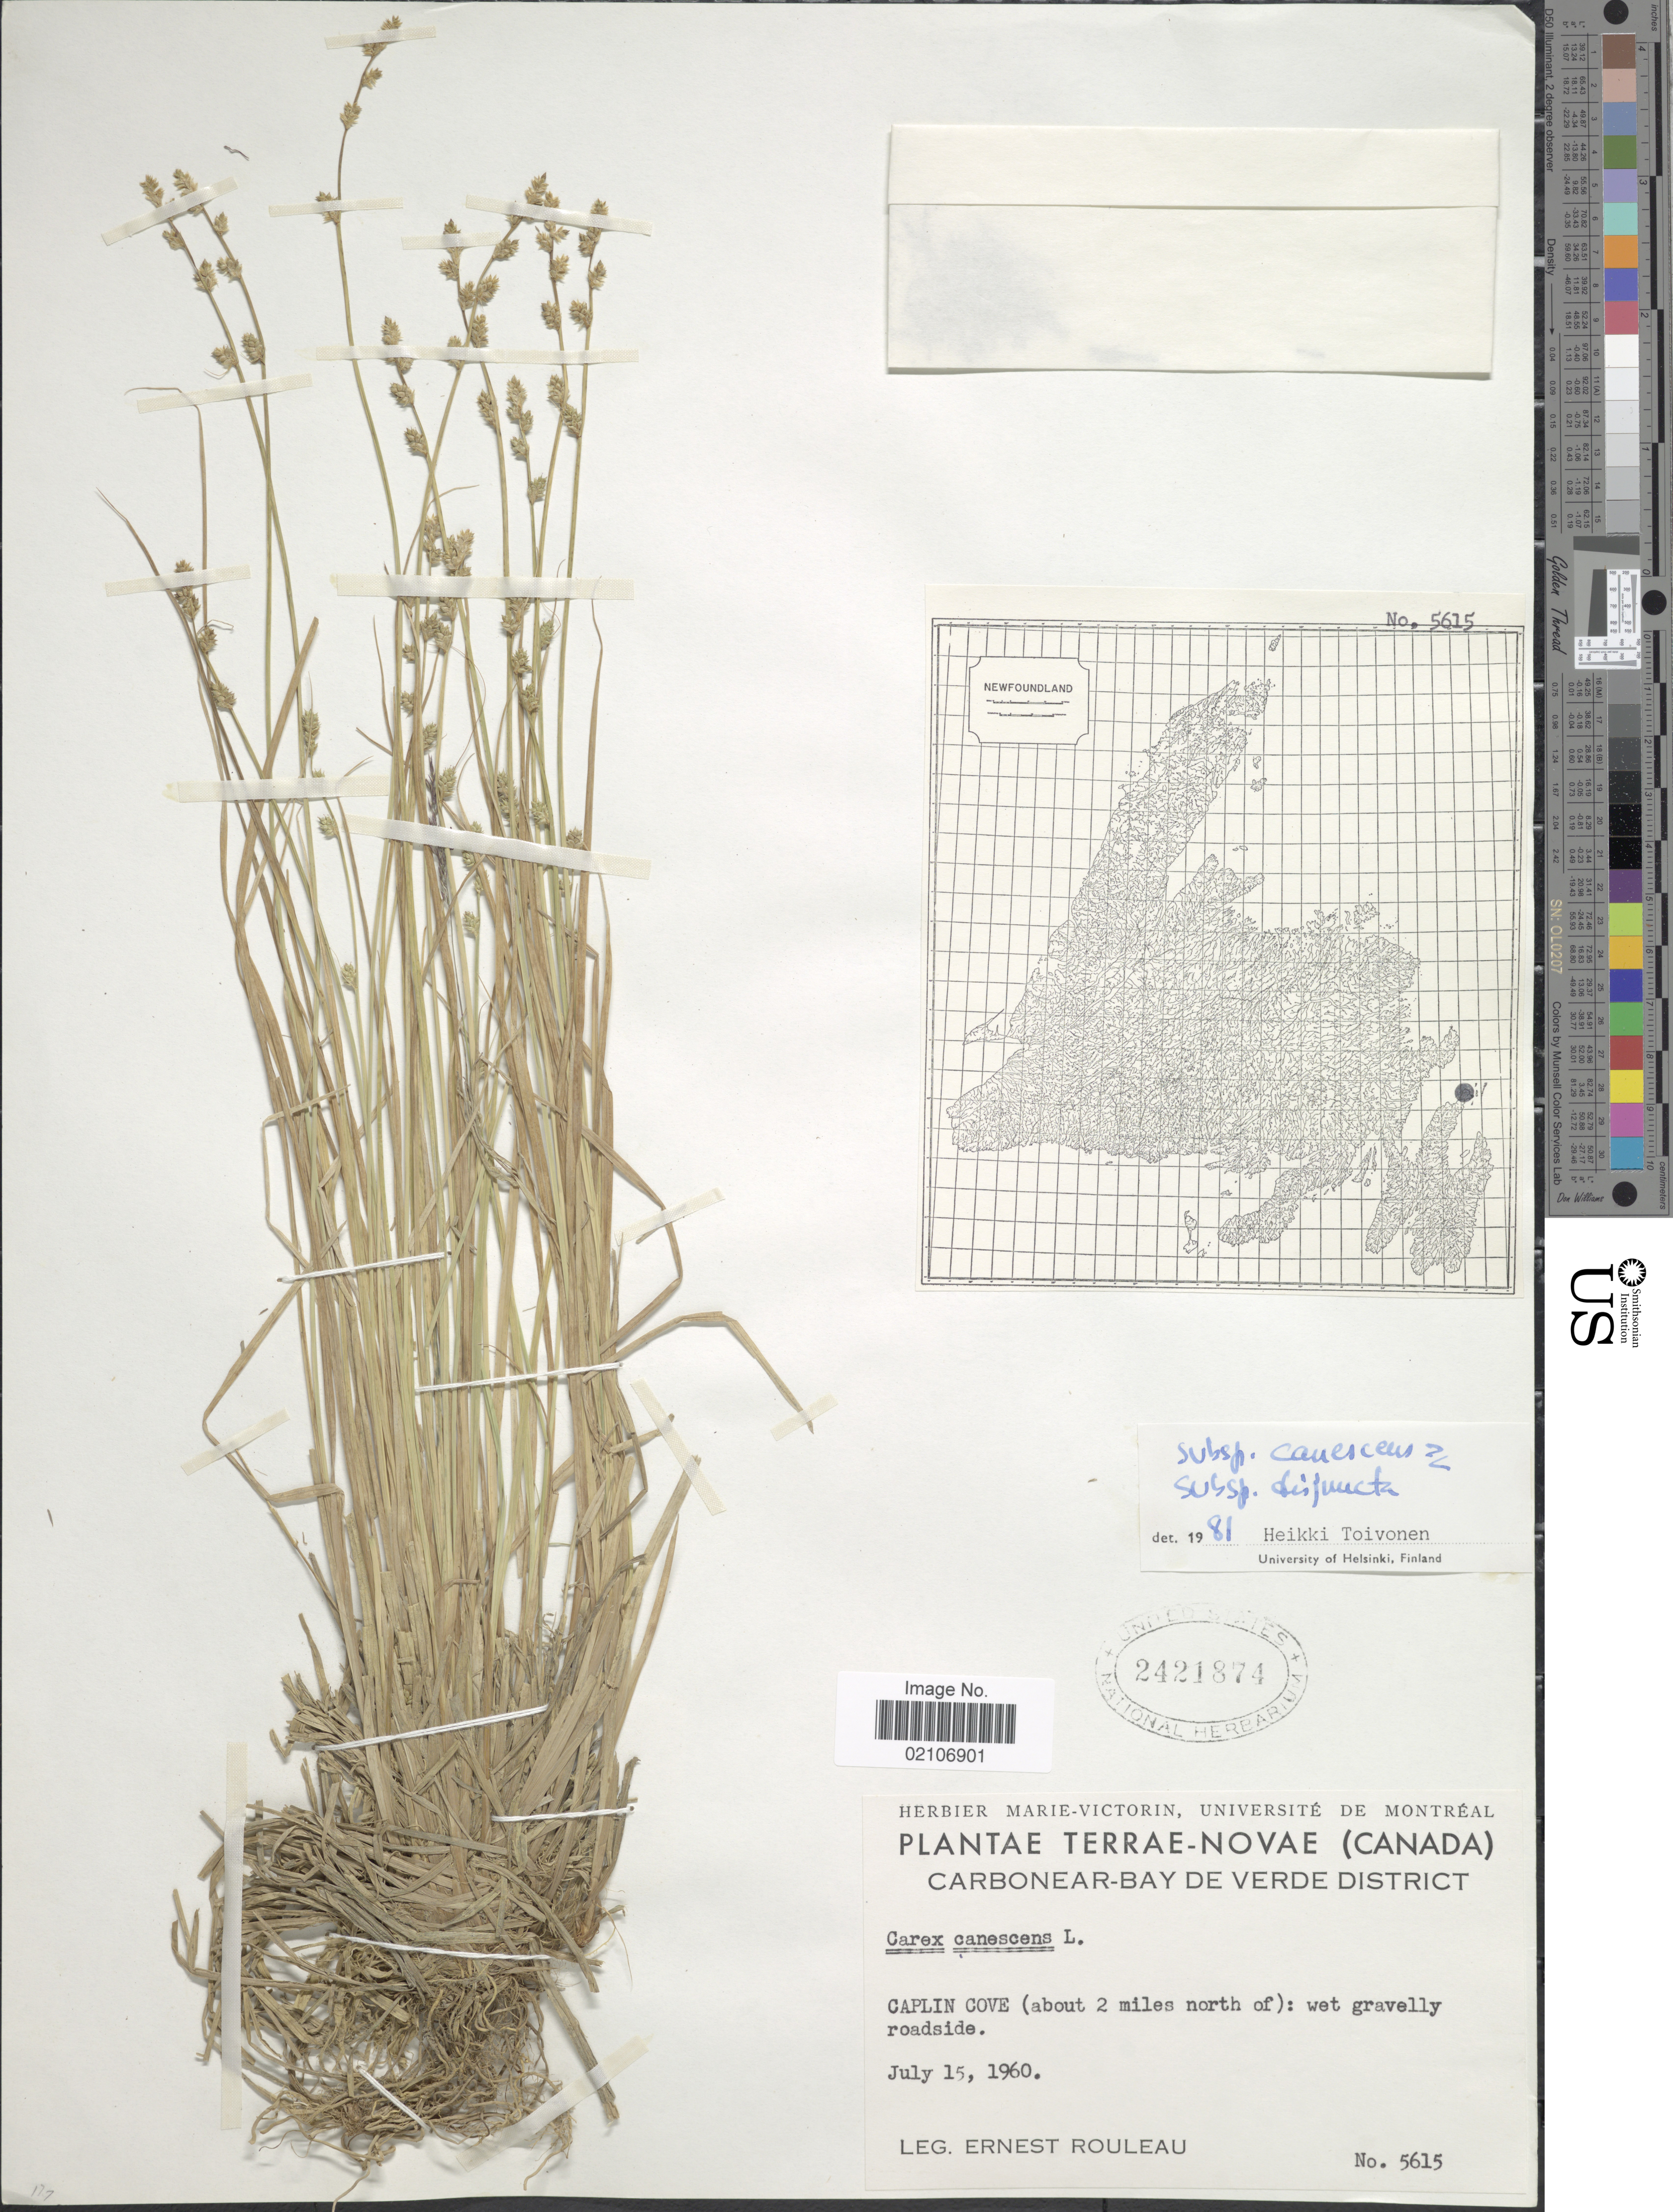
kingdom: Plantae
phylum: Tracheophyta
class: Liliopsida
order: Poales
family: Cyperaceae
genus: Carex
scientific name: Carex canescens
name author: L.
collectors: J. Rouleau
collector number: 5615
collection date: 1960-07-15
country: Canada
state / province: Newfoundland and Labrador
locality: Terrae-Novae (Canada) Carbonear-Bay de Verde District, Caplin coove (About 2 miles north of) : wet gravelly roadside.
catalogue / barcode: US 2421874